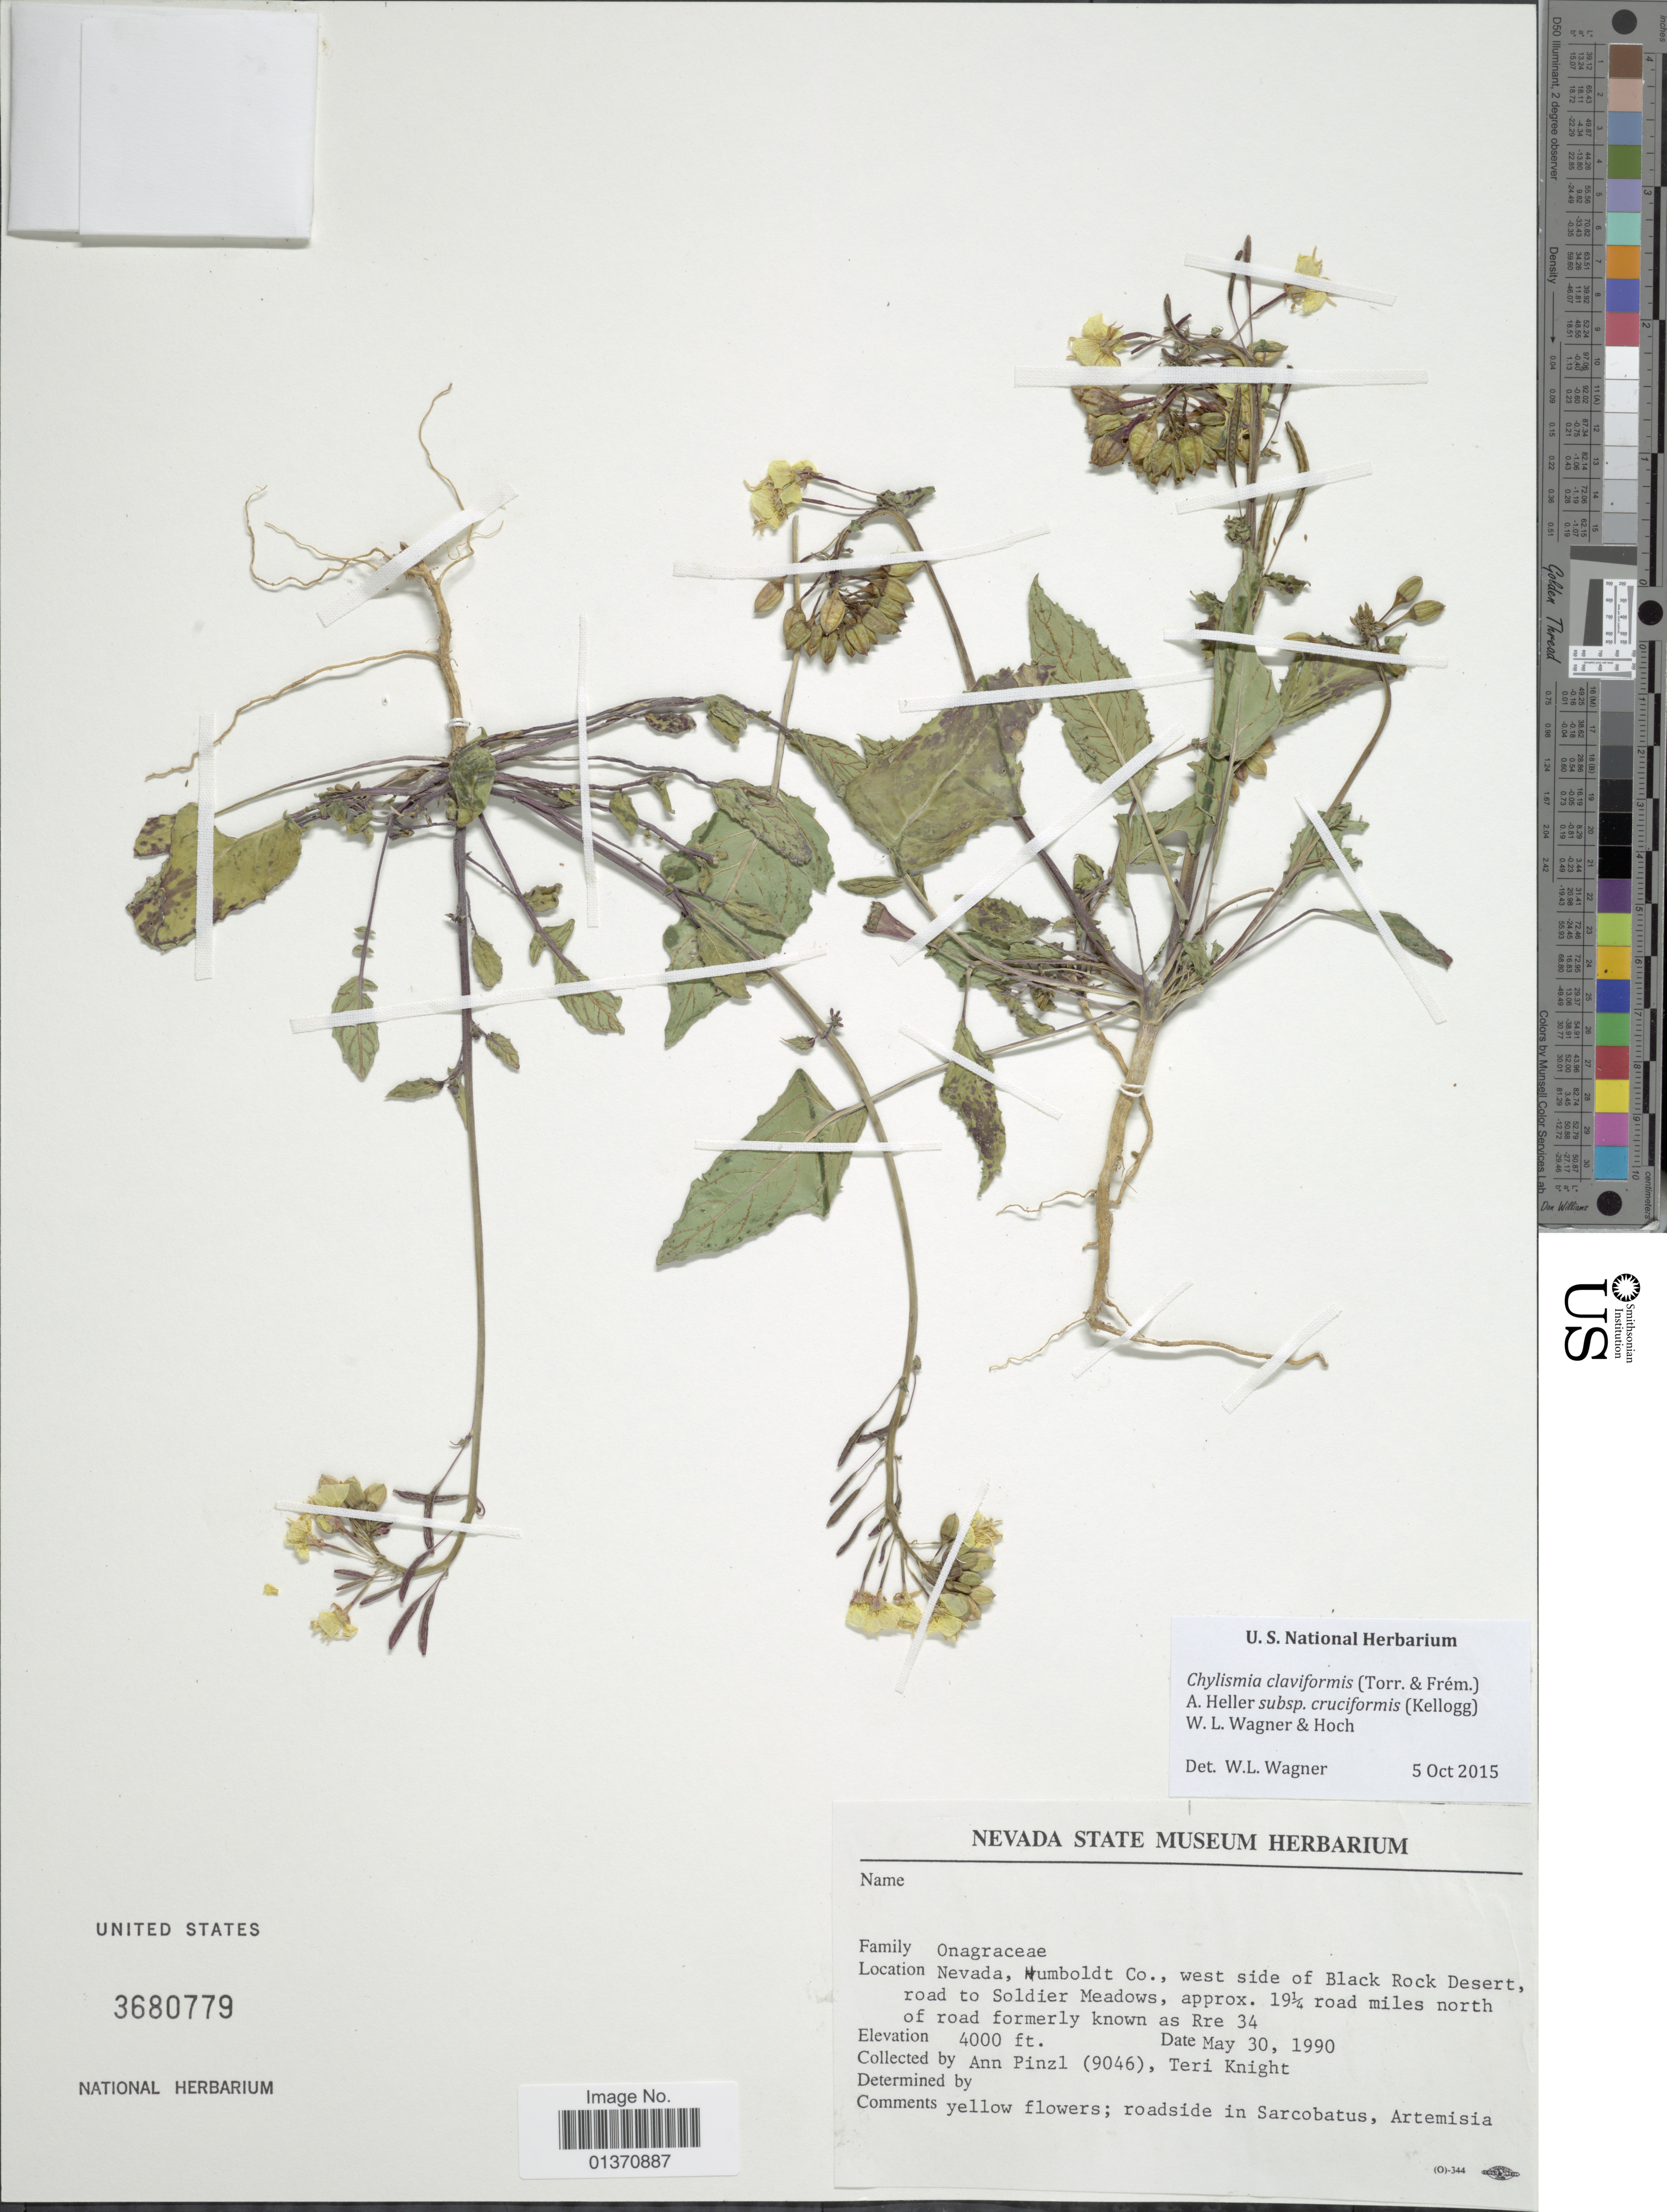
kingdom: Plantae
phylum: Tracheophyta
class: Magnoliopsida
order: Myrtales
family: Onagraceae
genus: Chylismia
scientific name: Chylismia claviformis subsp. cruciformis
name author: (Kellog) W.L. Wagner & Hoch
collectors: A. Pinzl & T. Knight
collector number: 9046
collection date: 1990-05-30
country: United States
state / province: Nevada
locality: Humboldt Co., west side of Black Rock Desert, road to Soldier Meadows, appox. 19¼ road miles north of road formerly known as Rre 34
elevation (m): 1219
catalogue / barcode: US 3680779